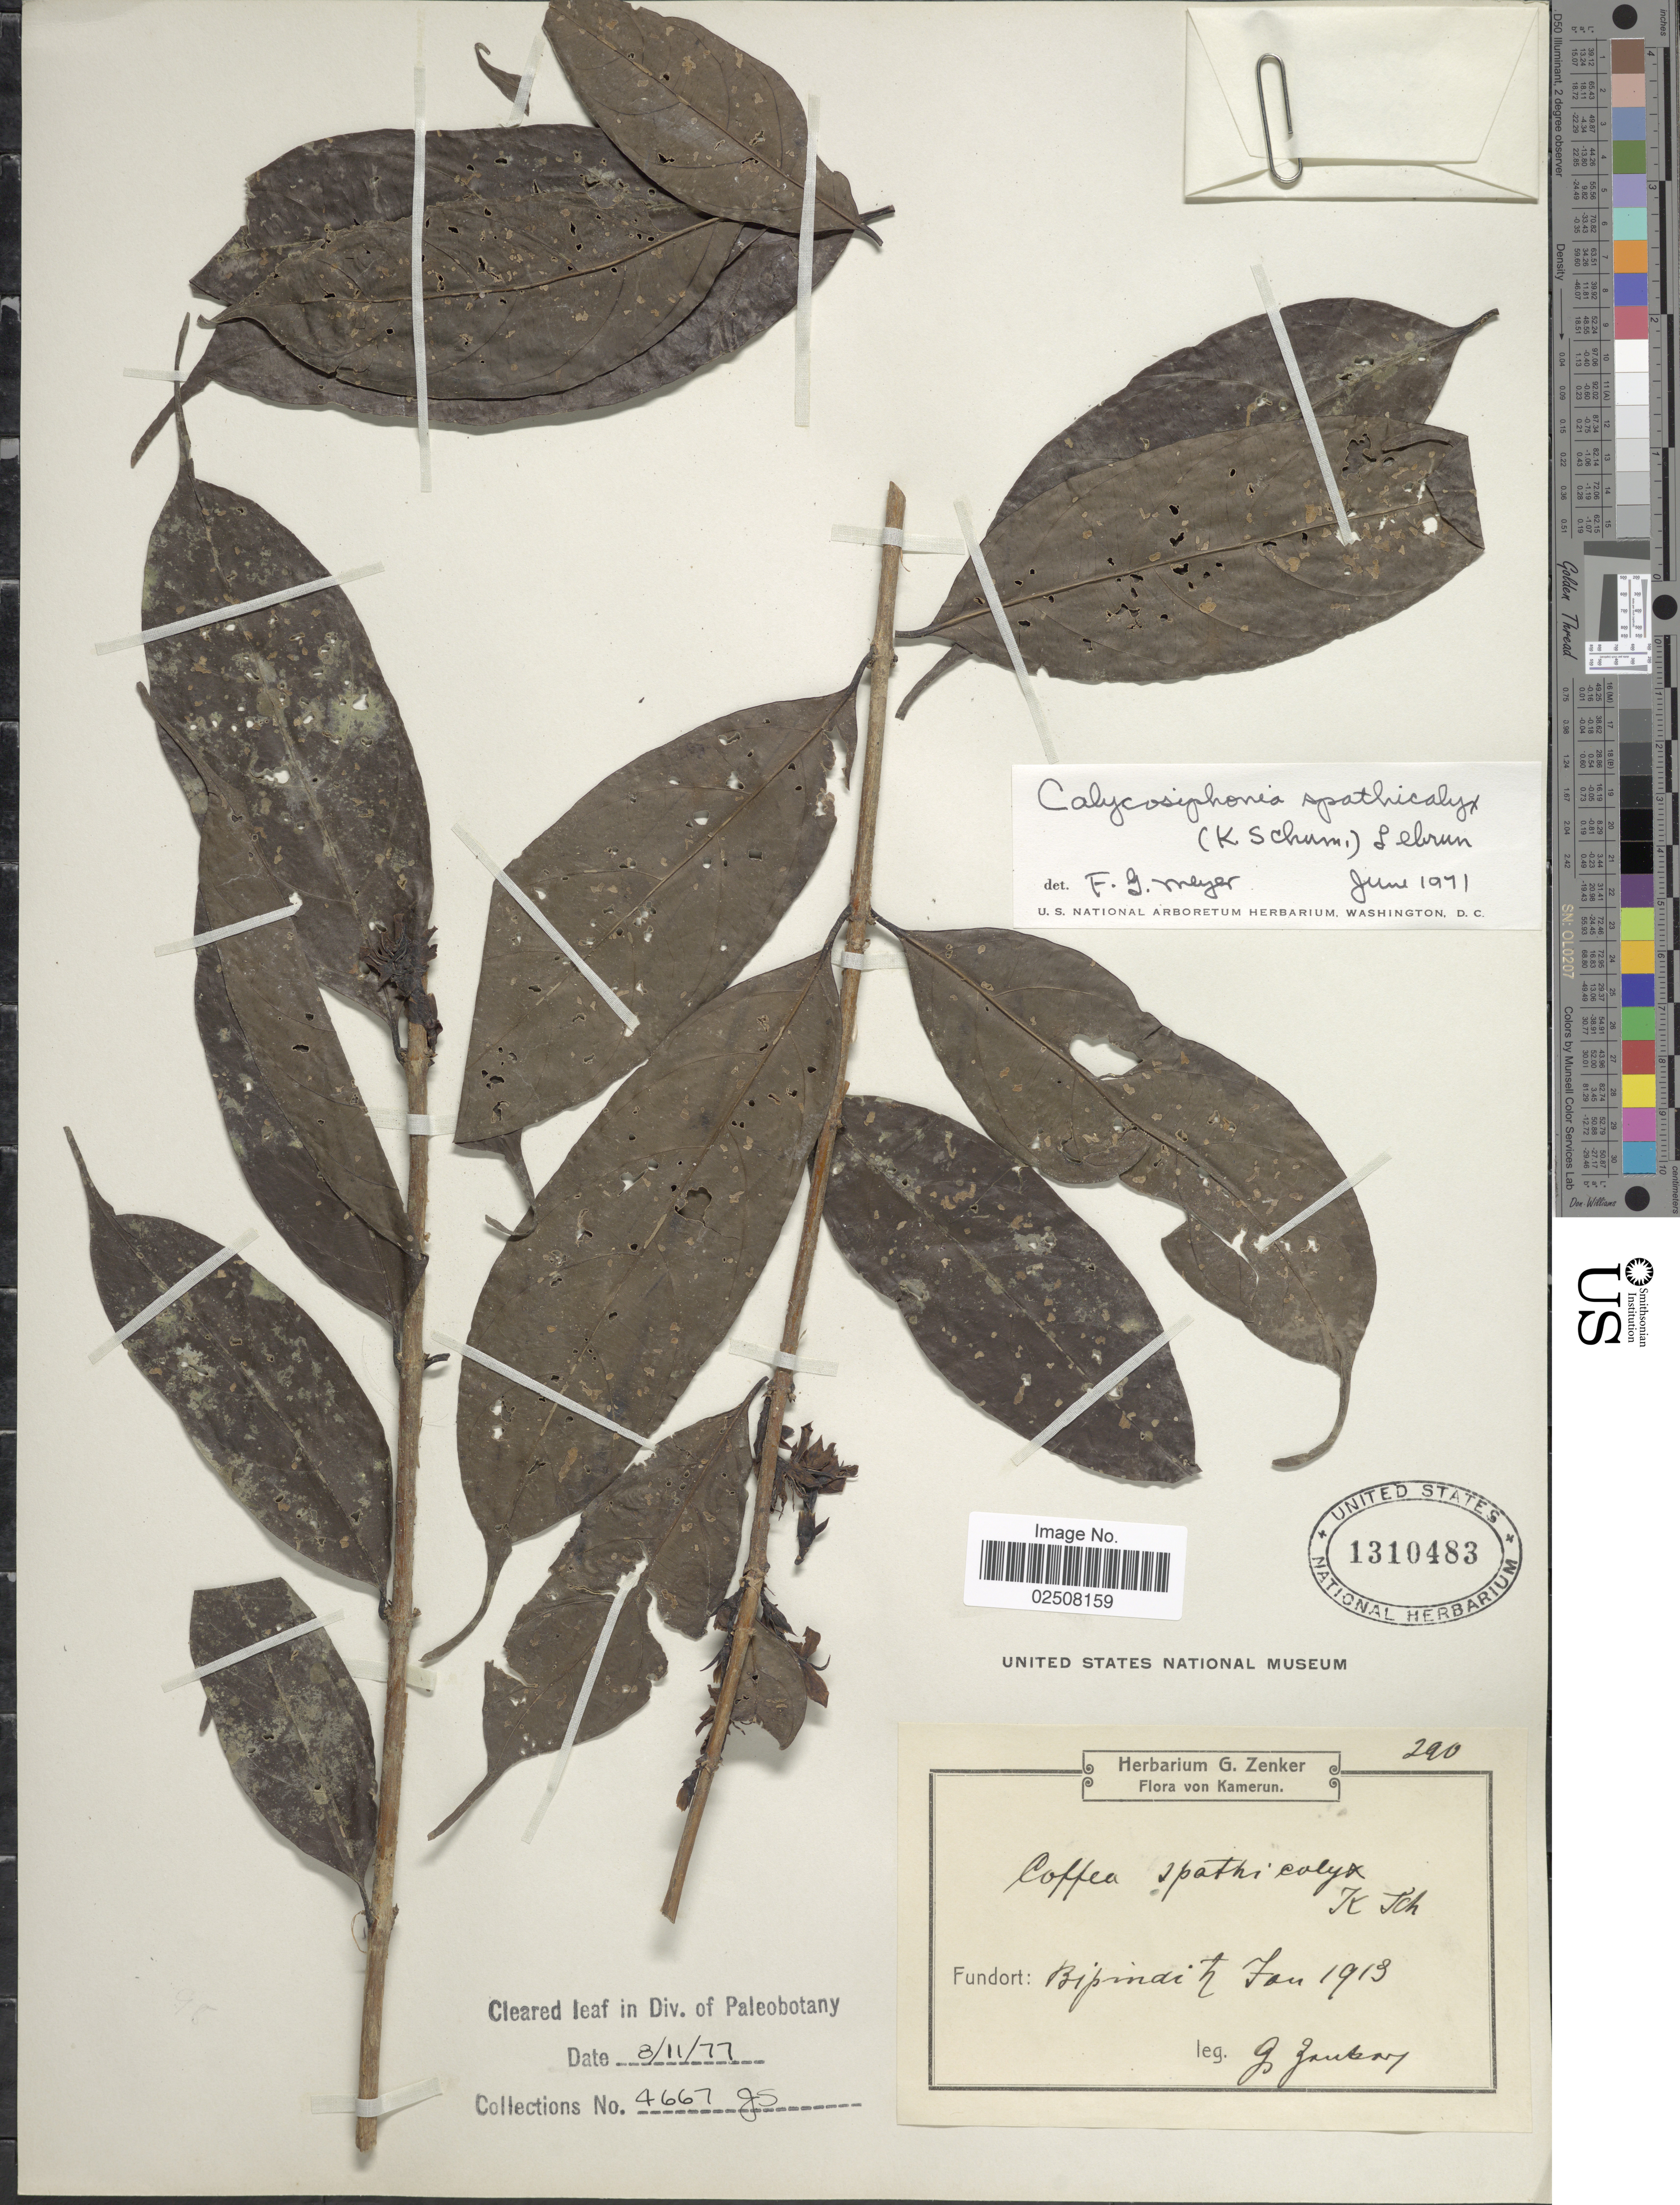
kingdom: Plantae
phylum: Tracheophyta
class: Magnoliopsida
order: Gentianales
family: Rubiaceae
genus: Calycosiphonia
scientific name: Calycosiphonia spathicalyx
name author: (K. Schum.) Robbr.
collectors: G. A. Zenker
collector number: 290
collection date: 1913-01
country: Cameroon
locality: Bipindi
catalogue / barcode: US 1310483